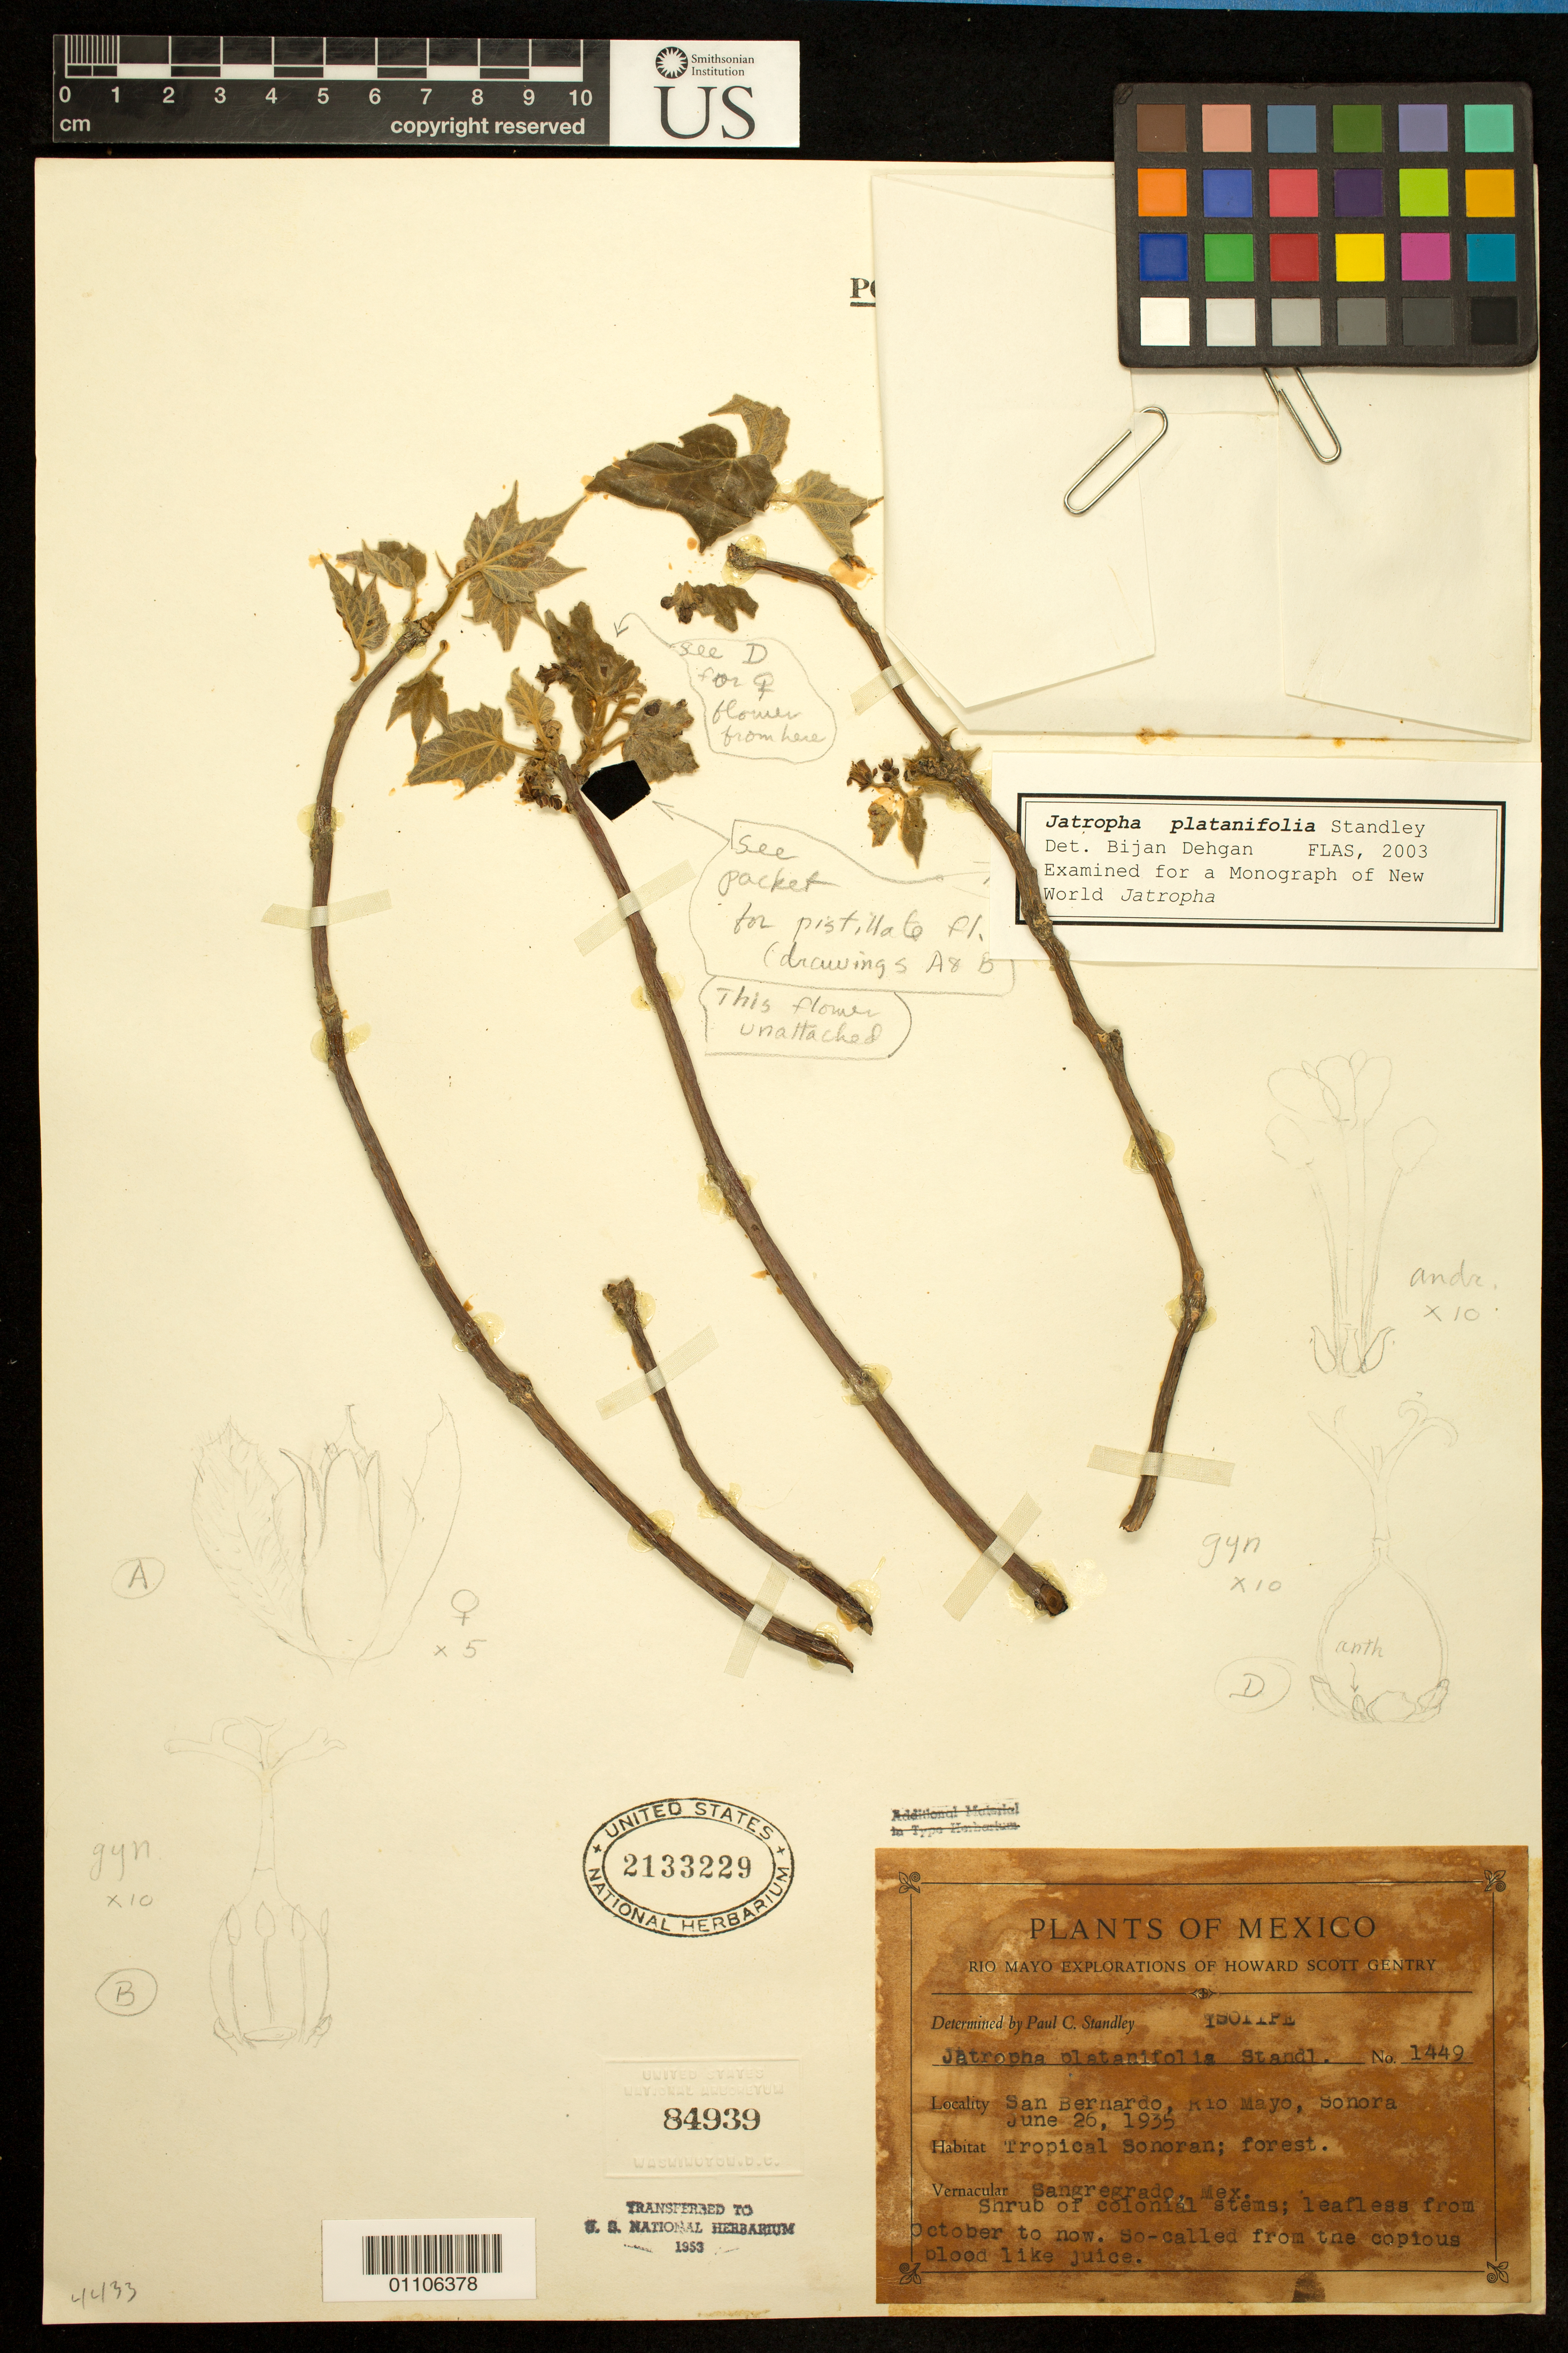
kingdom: Plantae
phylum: Tracheophyta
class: Magnoliopsida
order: Malpighiales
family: Euphorbiaceae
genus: Jatropha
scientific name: Jatropha platanifolia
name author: Standl.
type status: Isotype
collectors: H. S. Gentry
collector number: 1449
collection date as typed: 26 Jun 1935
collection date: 1935-06-26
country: Mexico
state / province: Sonora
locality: San Bernardo, Rio Mayo, Sonora.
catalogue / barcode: US 2133229